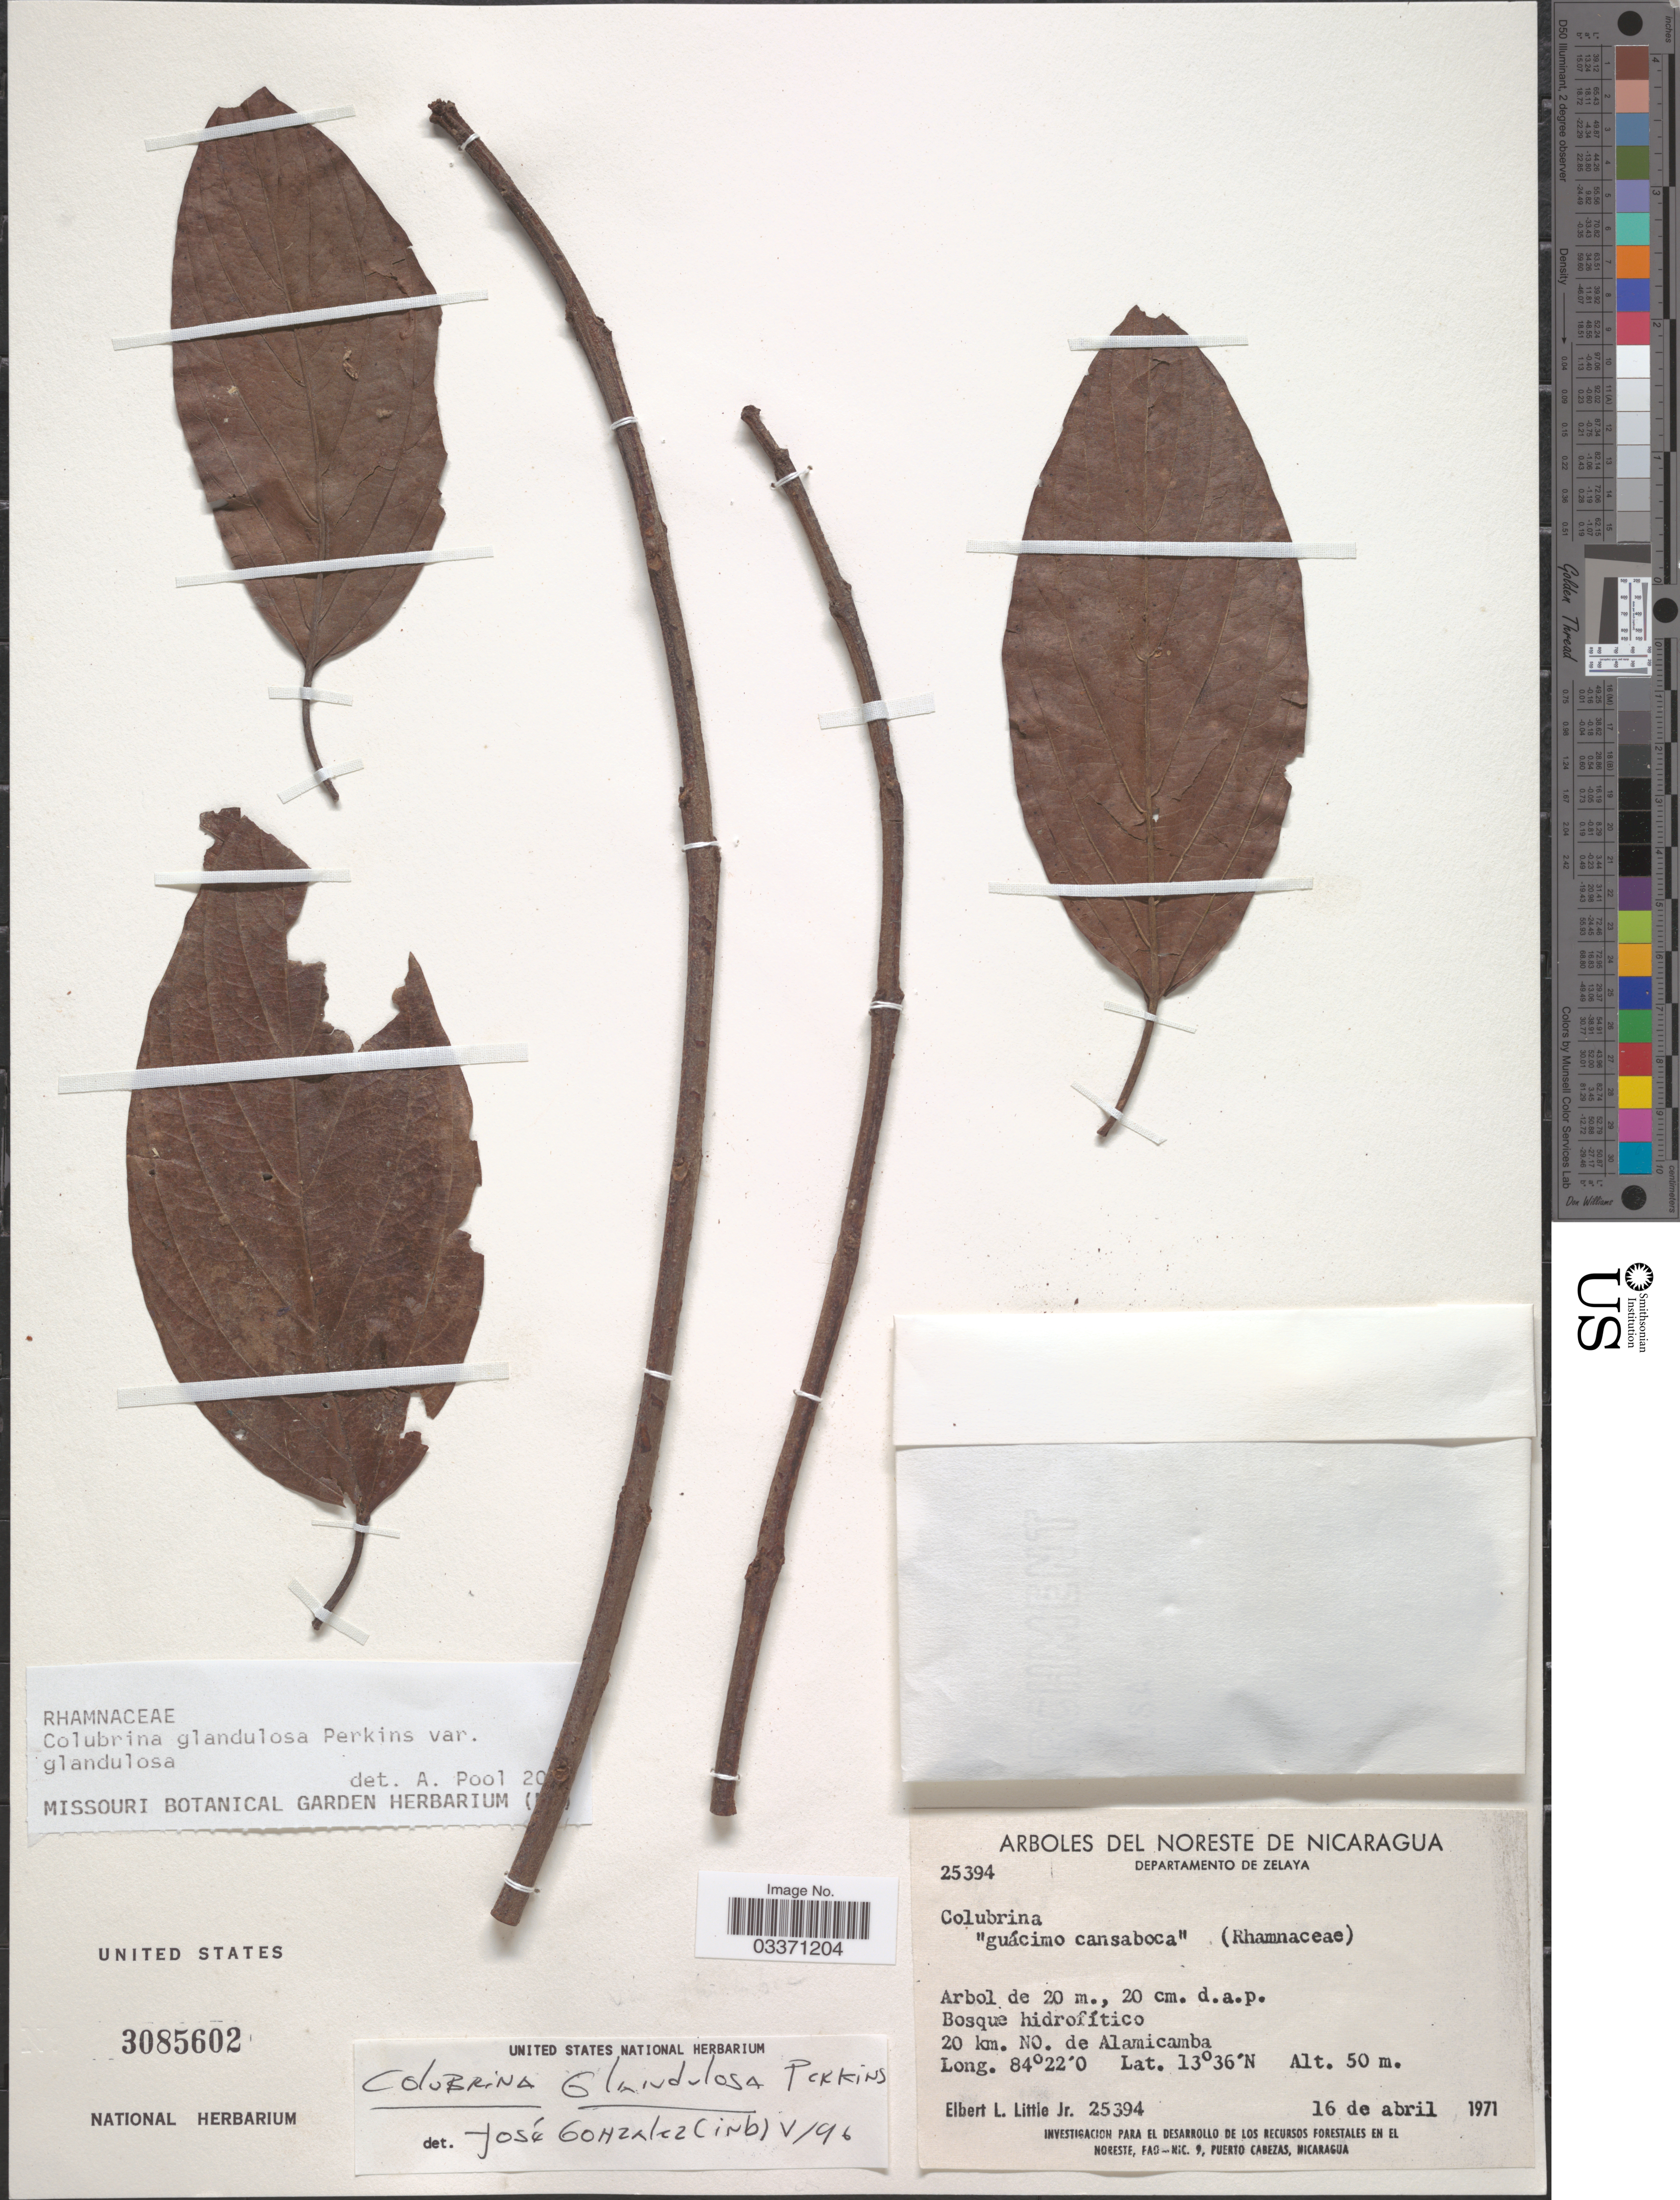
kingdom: Plantae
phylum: Tracheophyta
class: Magnoliopsida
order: Rosales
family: Rhamnaceae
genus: Colubrina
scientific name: Colubrina glandulosa var. glandulosa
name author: Perkins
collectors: E. L. Little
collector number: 25394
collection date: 1971-04-16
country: Nicaragua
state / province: Atlántico Norte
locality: Arboles del Noreste de Nicaragua, Departamento de Zelaya, 20 km. NO. de Alamicamba.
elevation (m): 50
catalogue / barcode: US 3085602